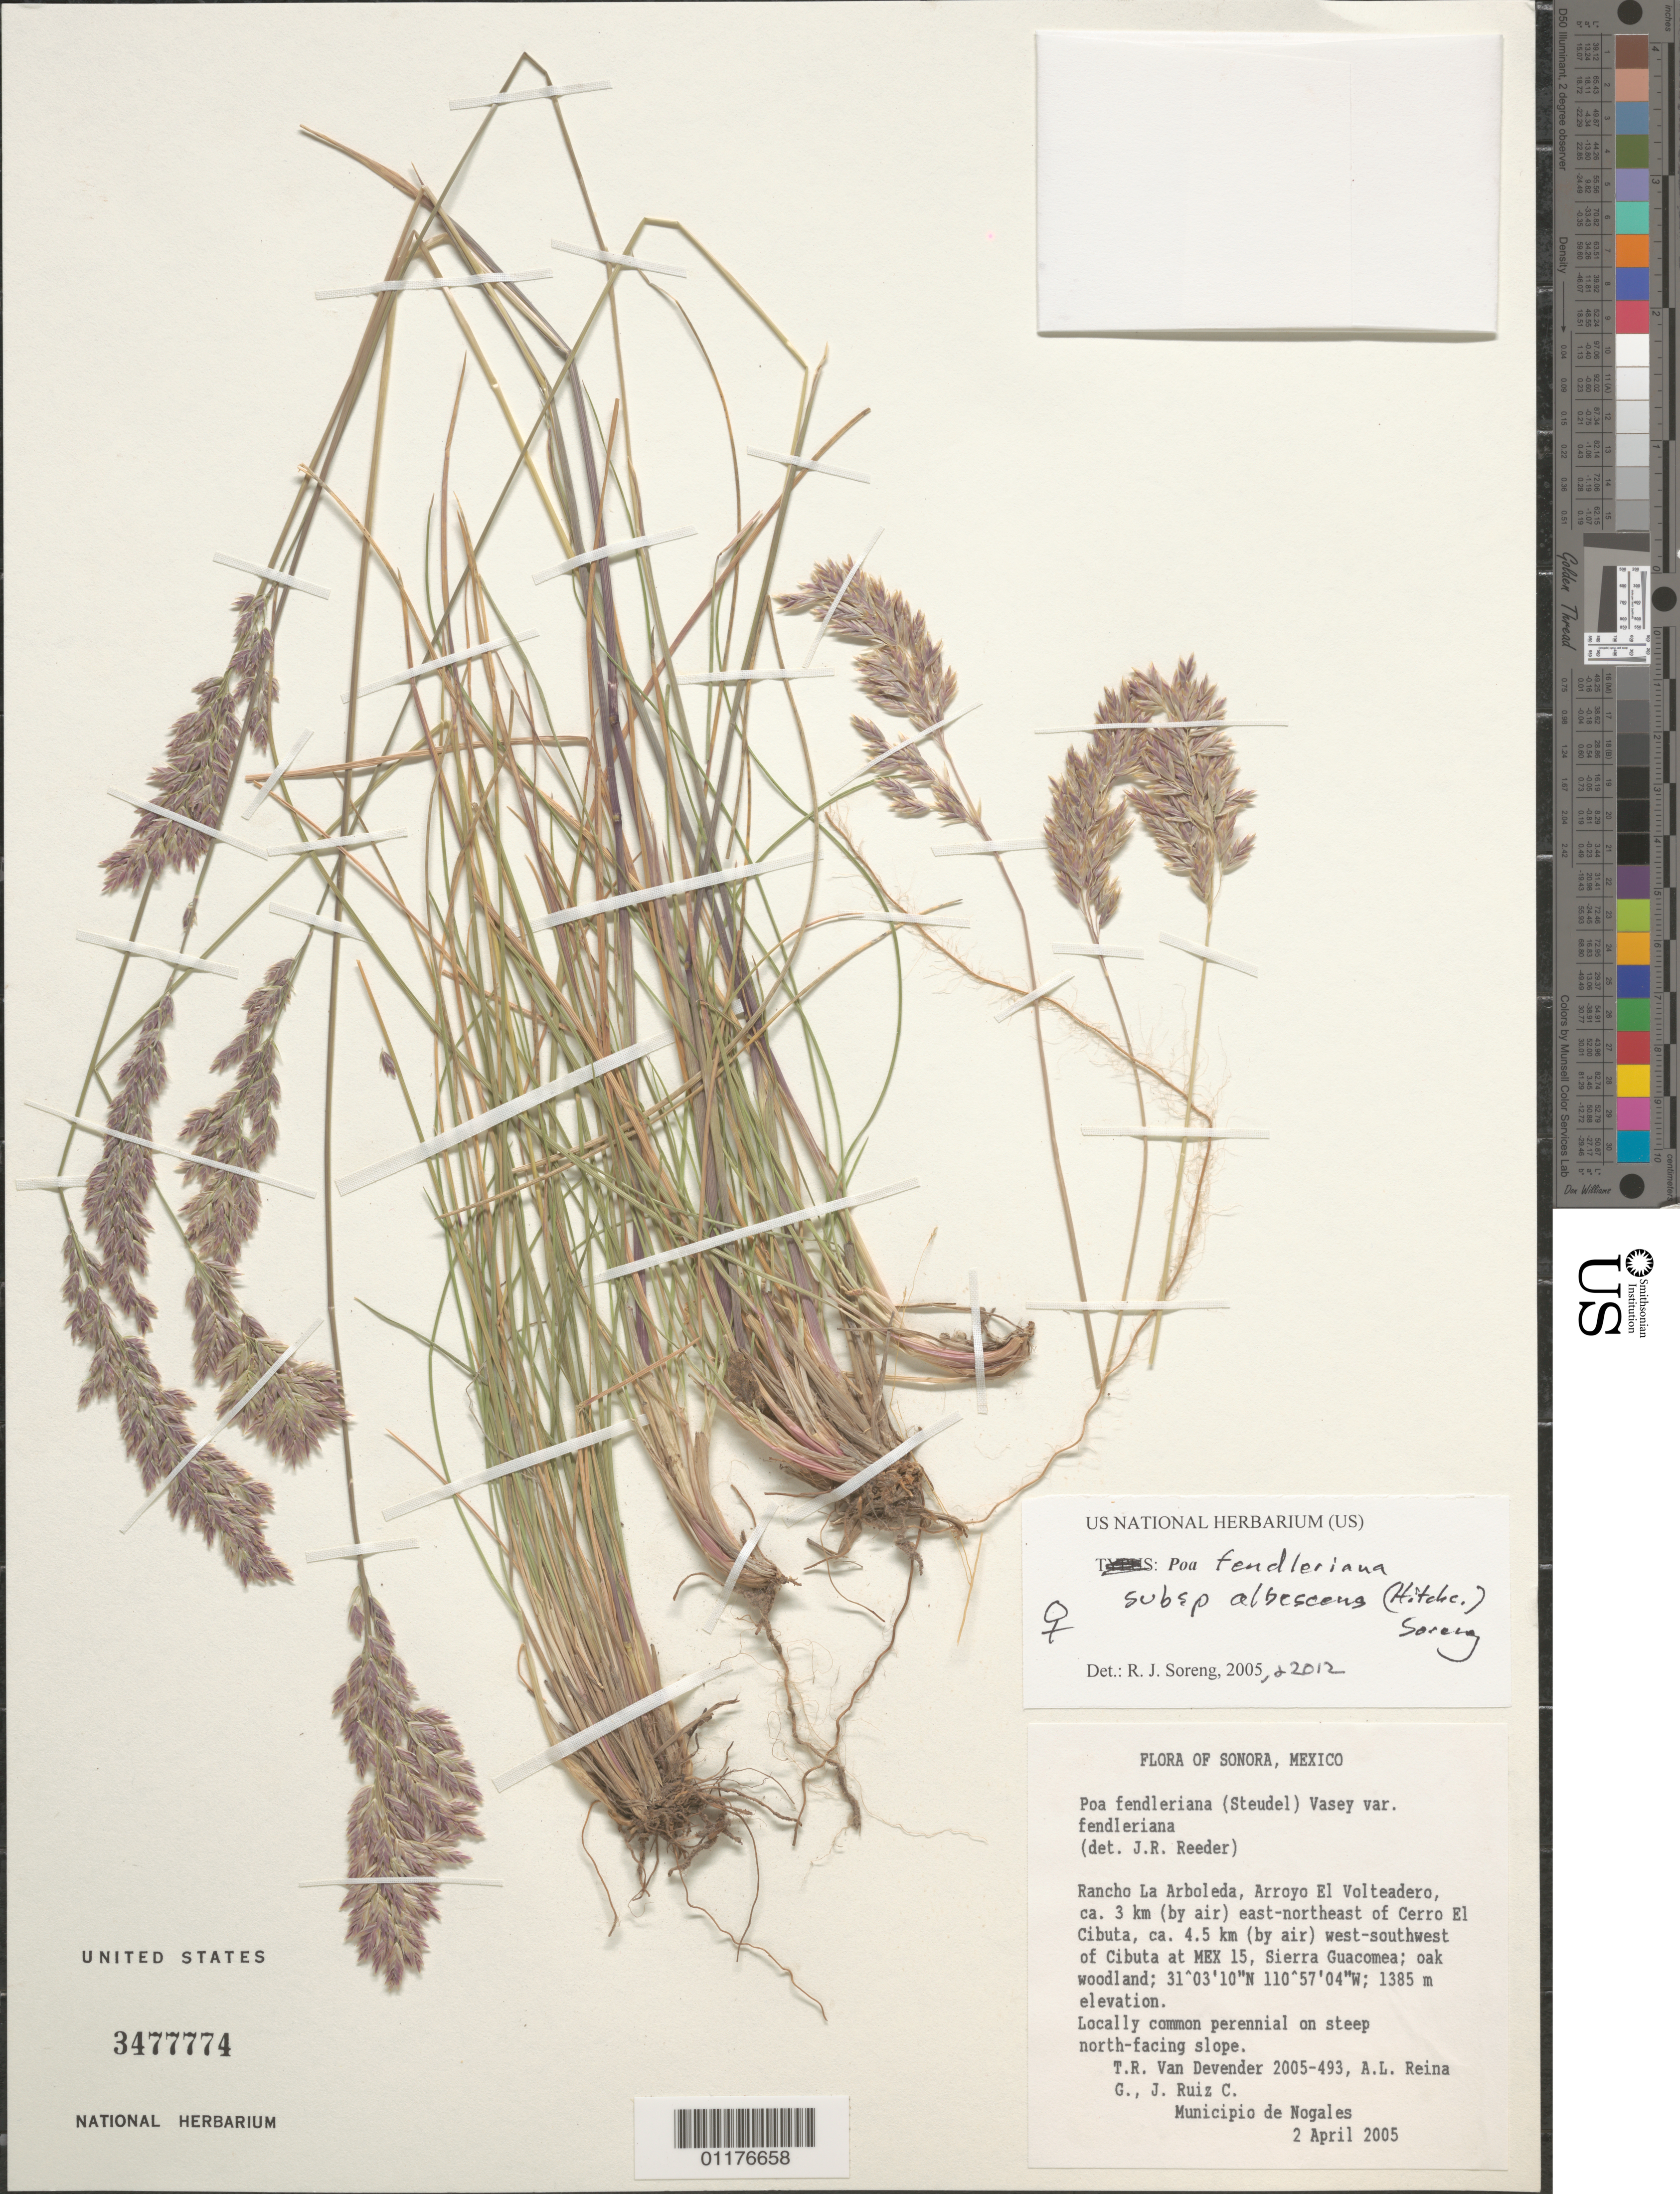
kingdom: Plantae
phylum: Tracheophyta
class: Liliopsida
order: Poales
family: Poaceae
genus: Poa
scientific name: Poa fendleriana subsp. albescens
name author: (Hitchc.) Soreng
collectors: T. R. Van Devender, A. L. Reina G. & C. Ruiz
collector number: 2005-493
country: Mexico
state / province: Sonora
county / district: Nogales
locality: Rancho La Arboleda, Arroyo, Arroyo El Volteadero, ENE of Cerro El Cibuta, WSW of Cibuta at Mex 15, Sierra Guacomea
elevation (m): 1385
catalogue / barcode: US 3477774